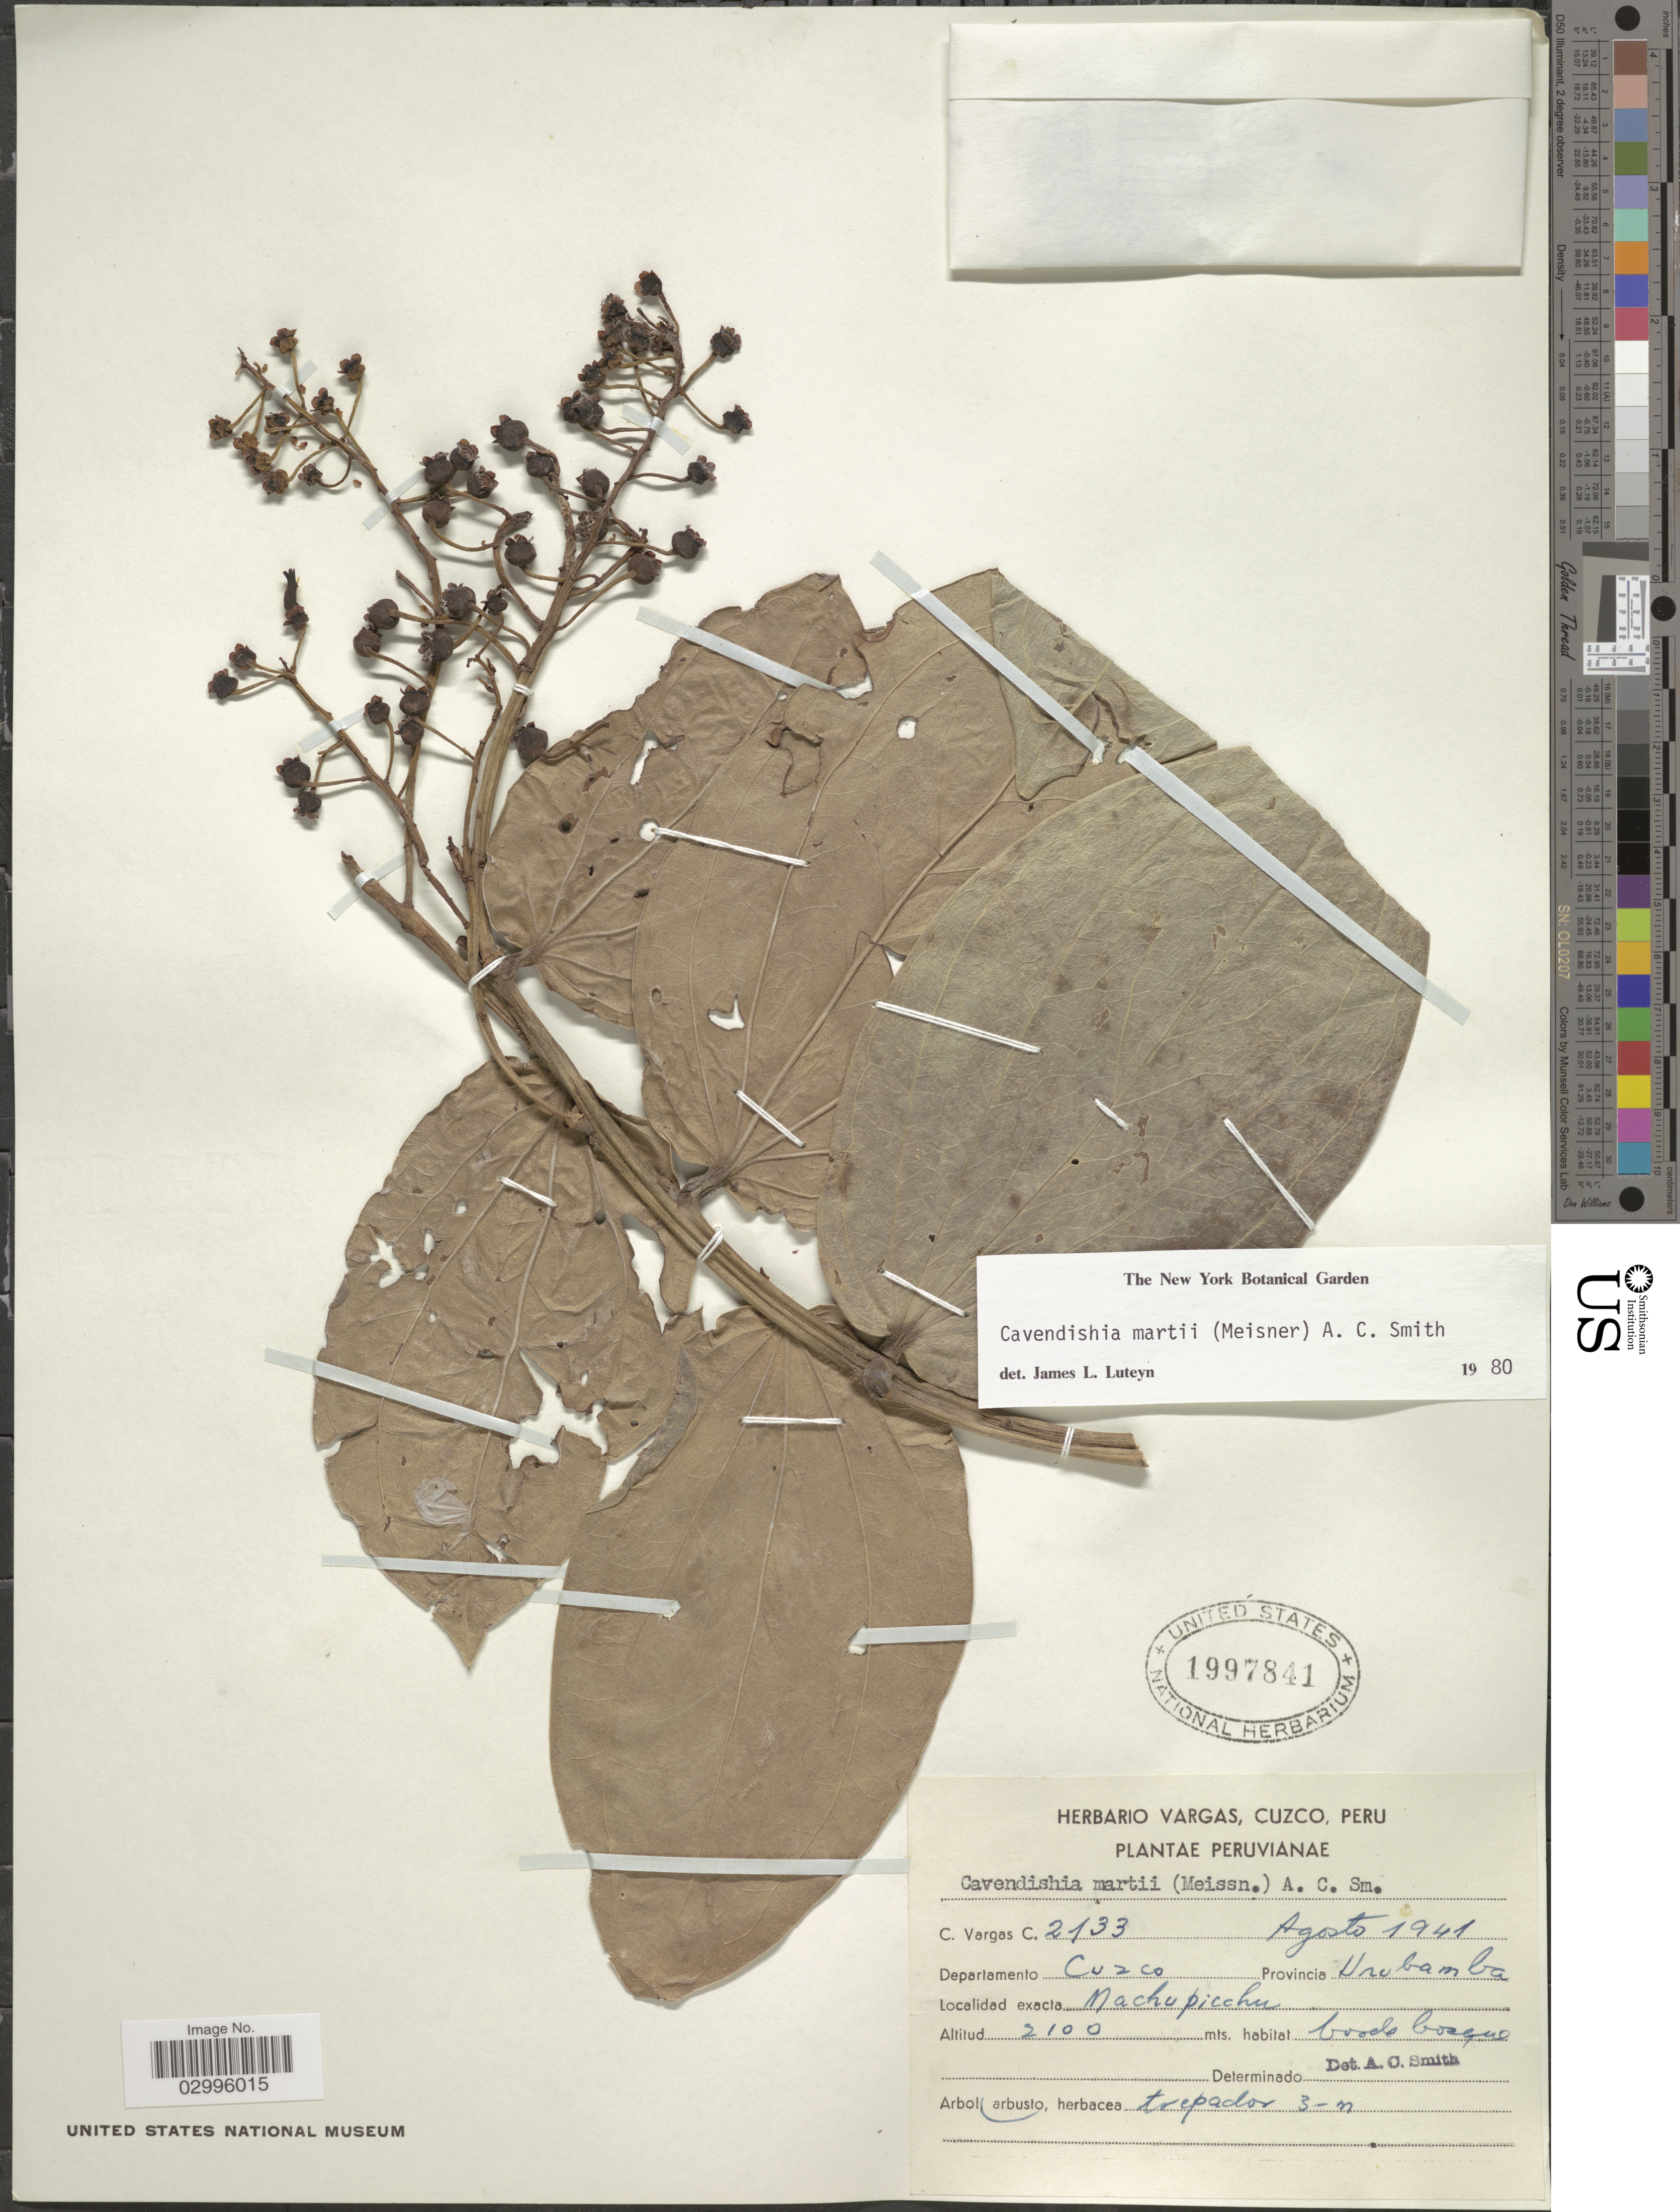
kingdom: Plantae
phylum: Tracheophyta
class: Magnoliopsida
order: Ericales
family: Ericaceae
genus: Cavendishia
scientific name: Cavendishia martii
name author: (Meisn.) A.C. Sm.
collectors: C. Vargas Calderón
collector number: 2133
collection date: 1941-08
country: Peru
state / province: Cusco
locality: Departamento Cuzco. Provincia Urubamba. Machupicchu.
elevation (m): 2100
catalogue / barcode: US 1997841